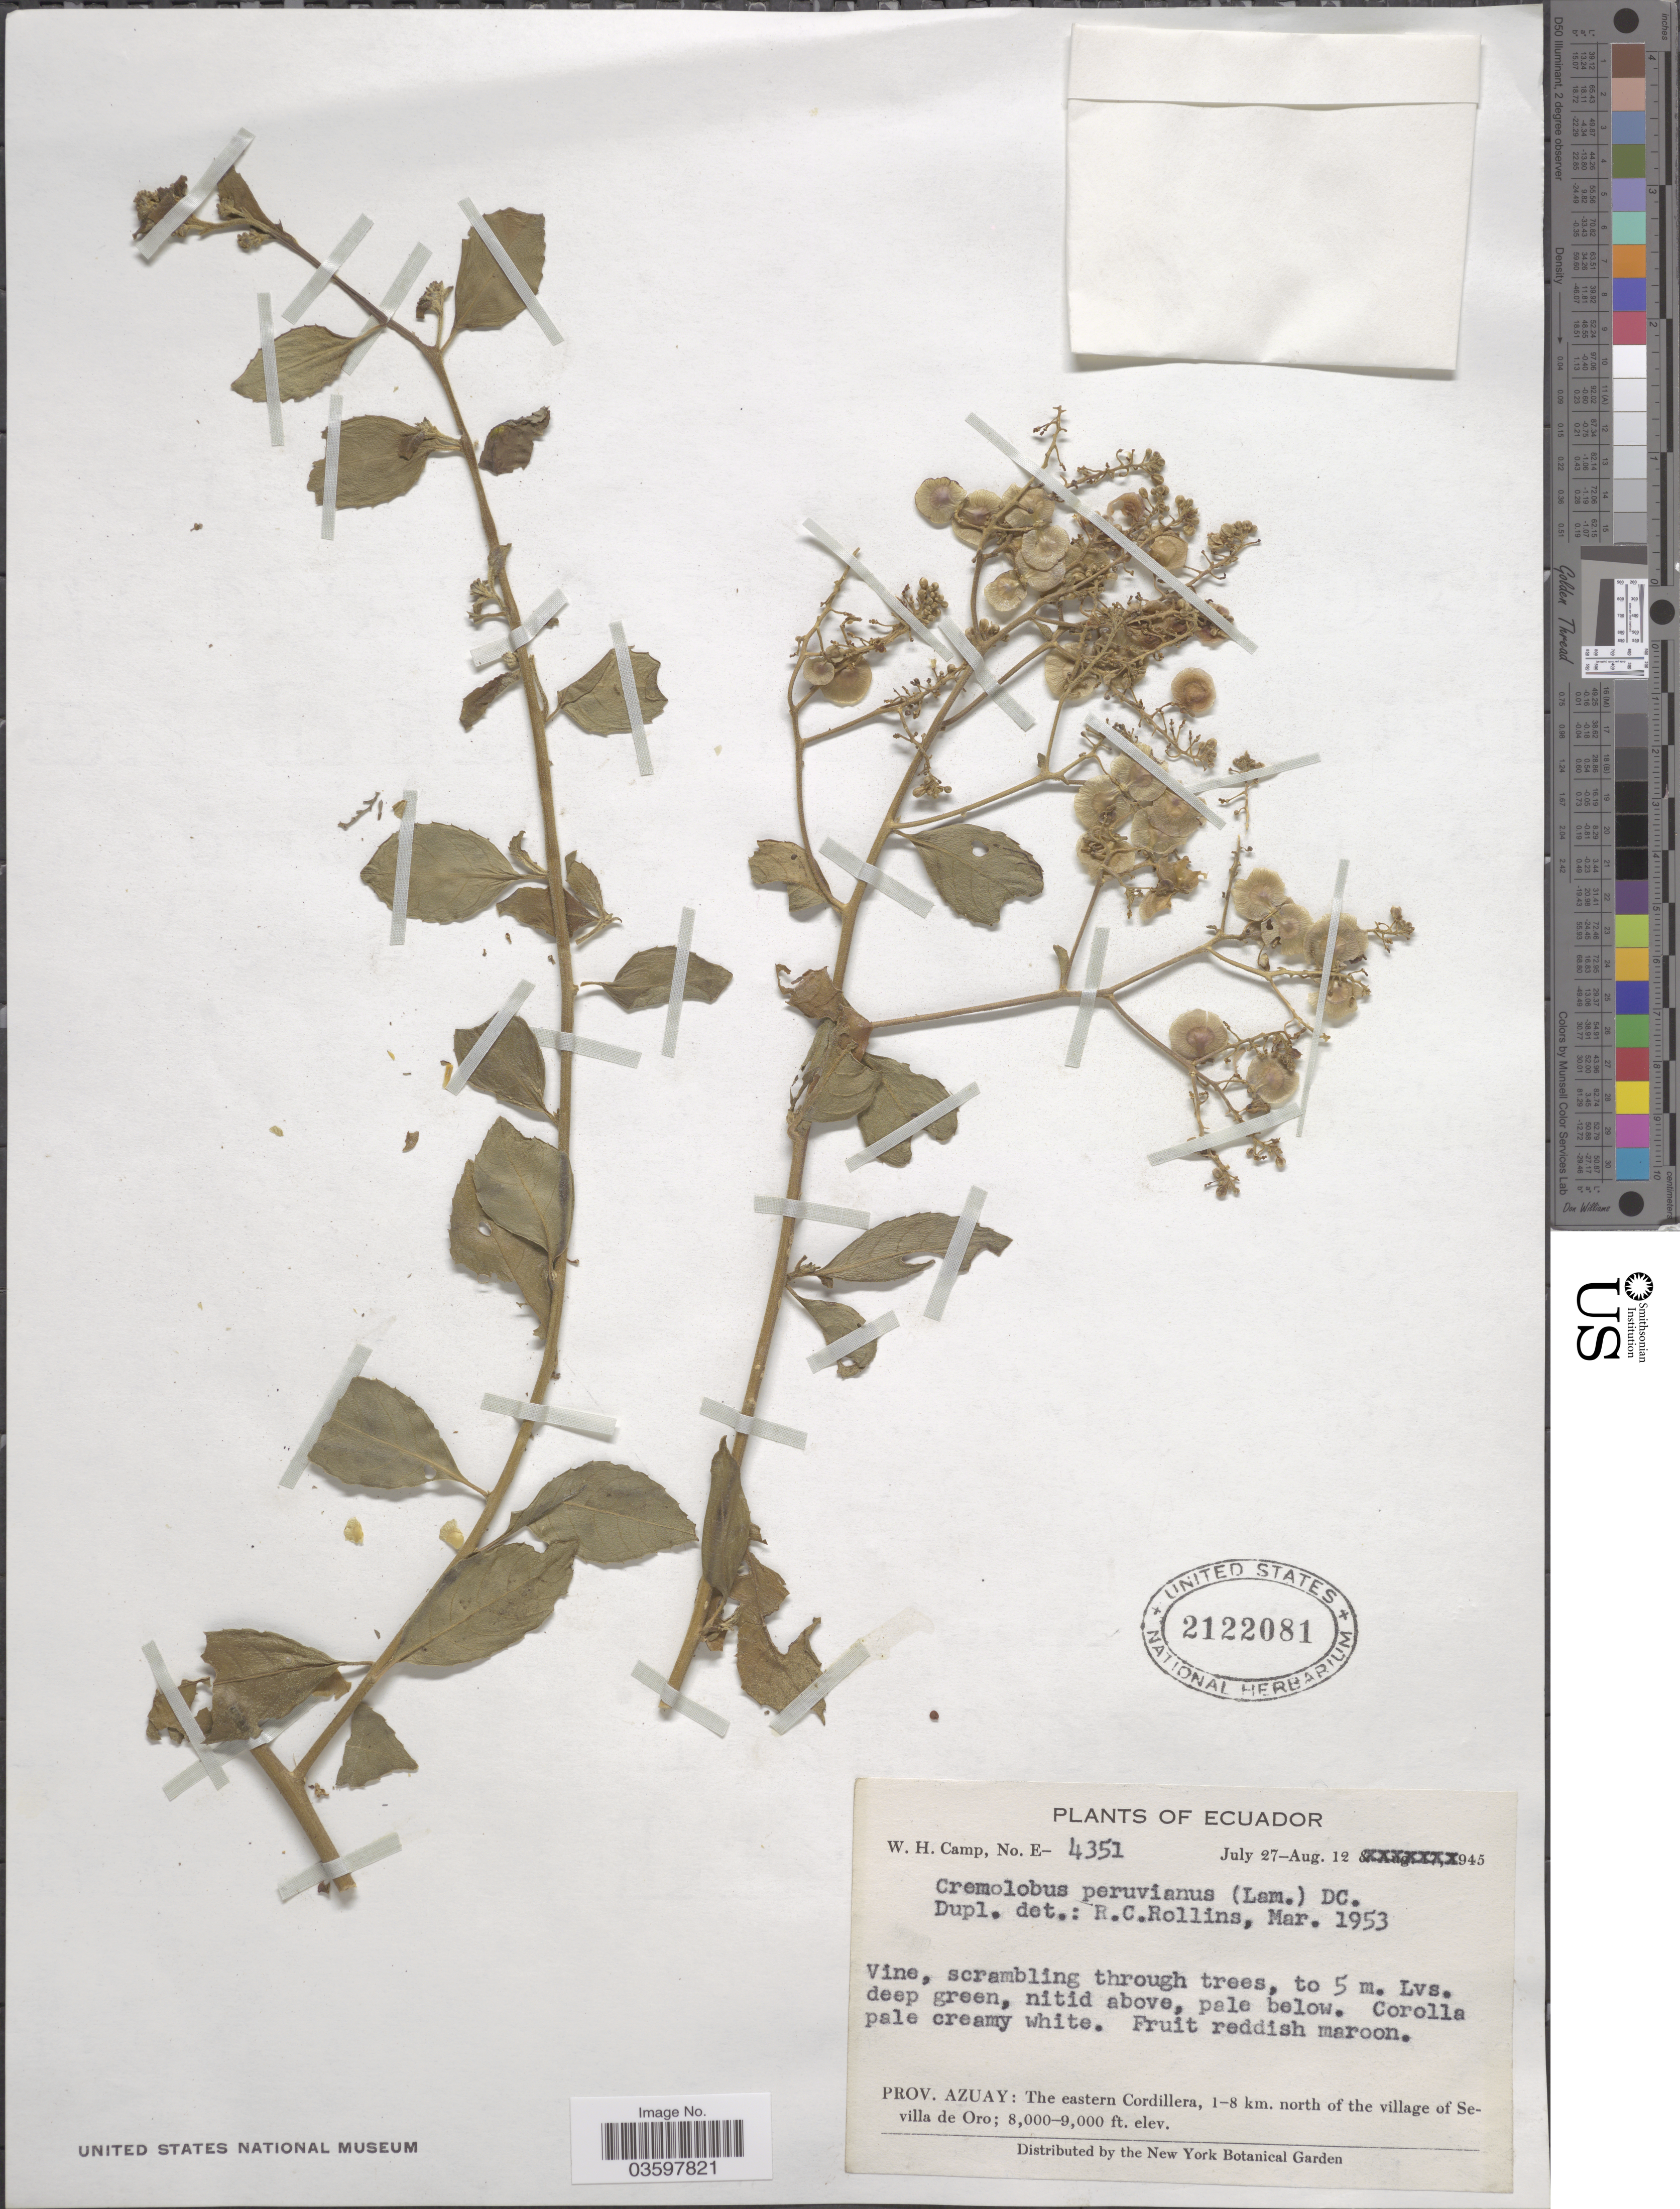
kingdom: Plantae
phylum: Tracheophyta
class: Magnoliopsida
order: Brassicales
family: Brassicaceae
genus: Cremolobus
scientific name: Cremolobus peruvianus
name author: (Lam.) DC.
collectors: W. H. Camp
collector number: E-4351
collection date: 1945-07-27/1945-08-12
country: Ecuador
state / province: Azuay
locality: The eastern Cordillera, 1-8 km. north of the village of Sevilla de Oro.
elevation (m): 2438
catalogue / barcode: US 2122081